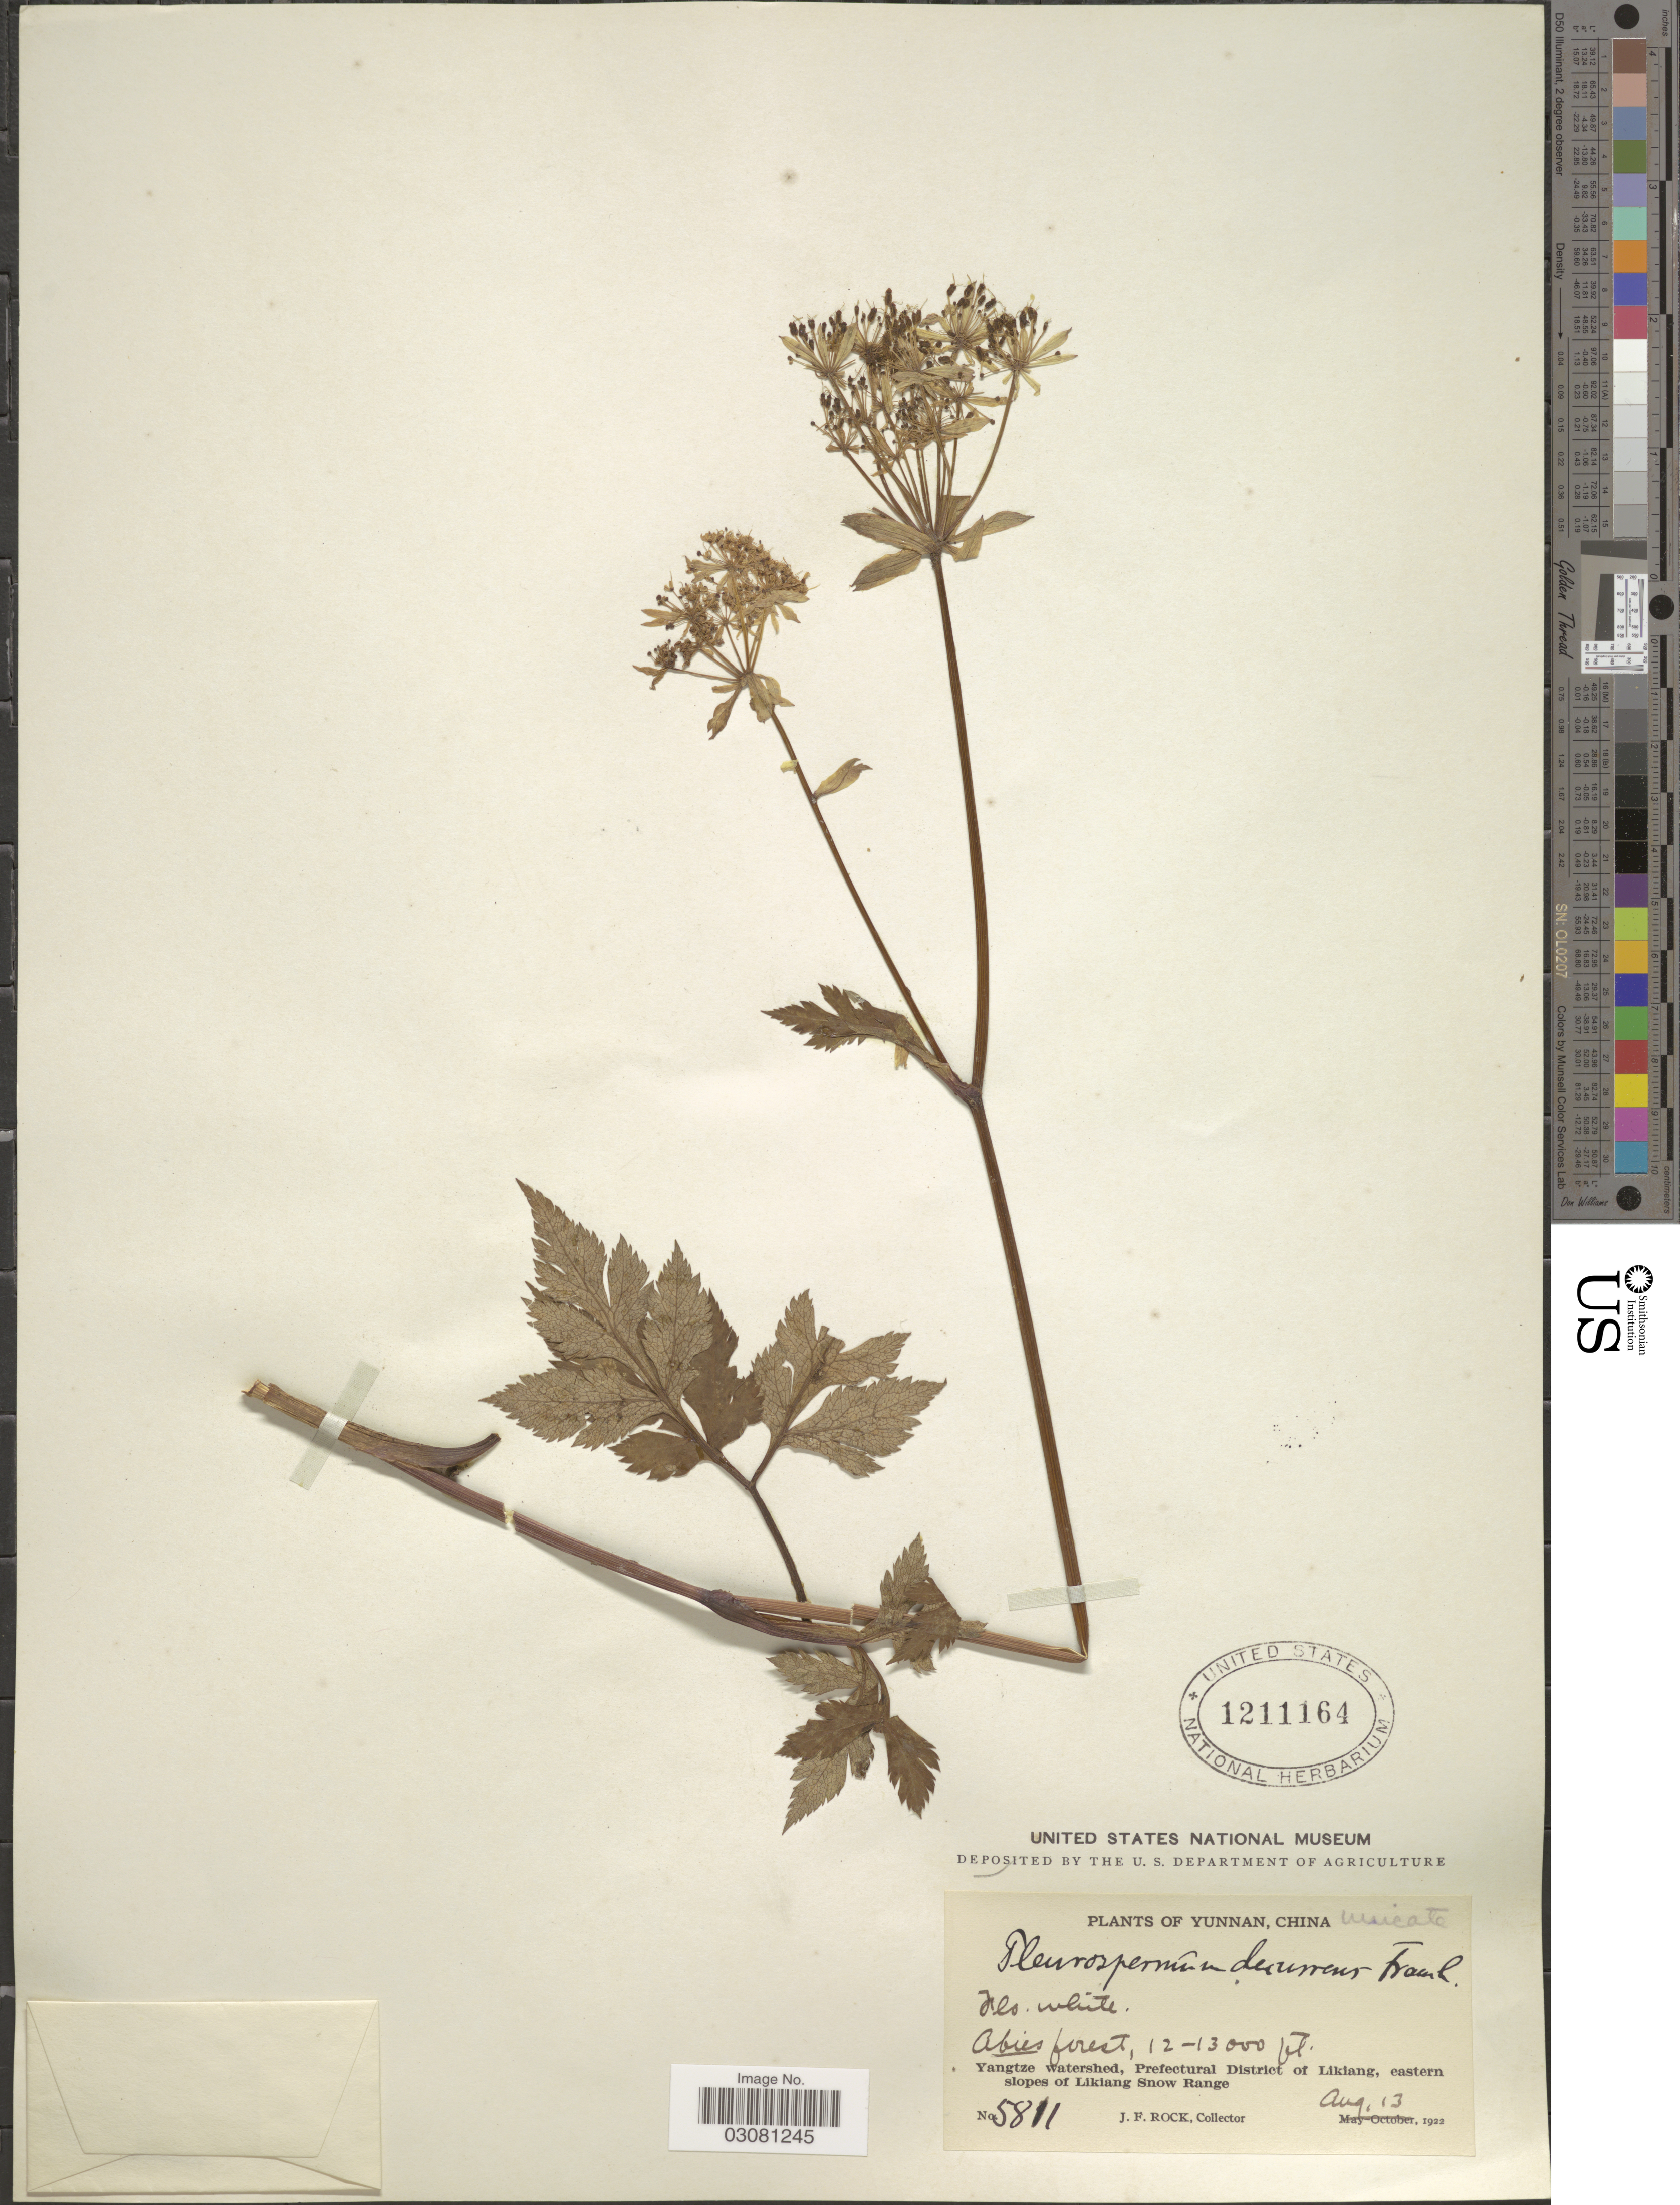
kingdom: Plantae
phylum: Tracheophyta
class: Magnoliopsida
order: Apiales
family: Apiaceae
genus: Pleurospermum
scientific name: Pleurospermum decurrens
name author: Franch.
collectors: J. Rock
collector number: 5811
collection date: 1922-08-13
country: China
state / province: Yunnan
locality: Yangtze watershed, Prefectural District of Likiang, eastern slopes of Likiang Snow Range.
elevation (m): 3658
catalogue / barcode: US 1211164